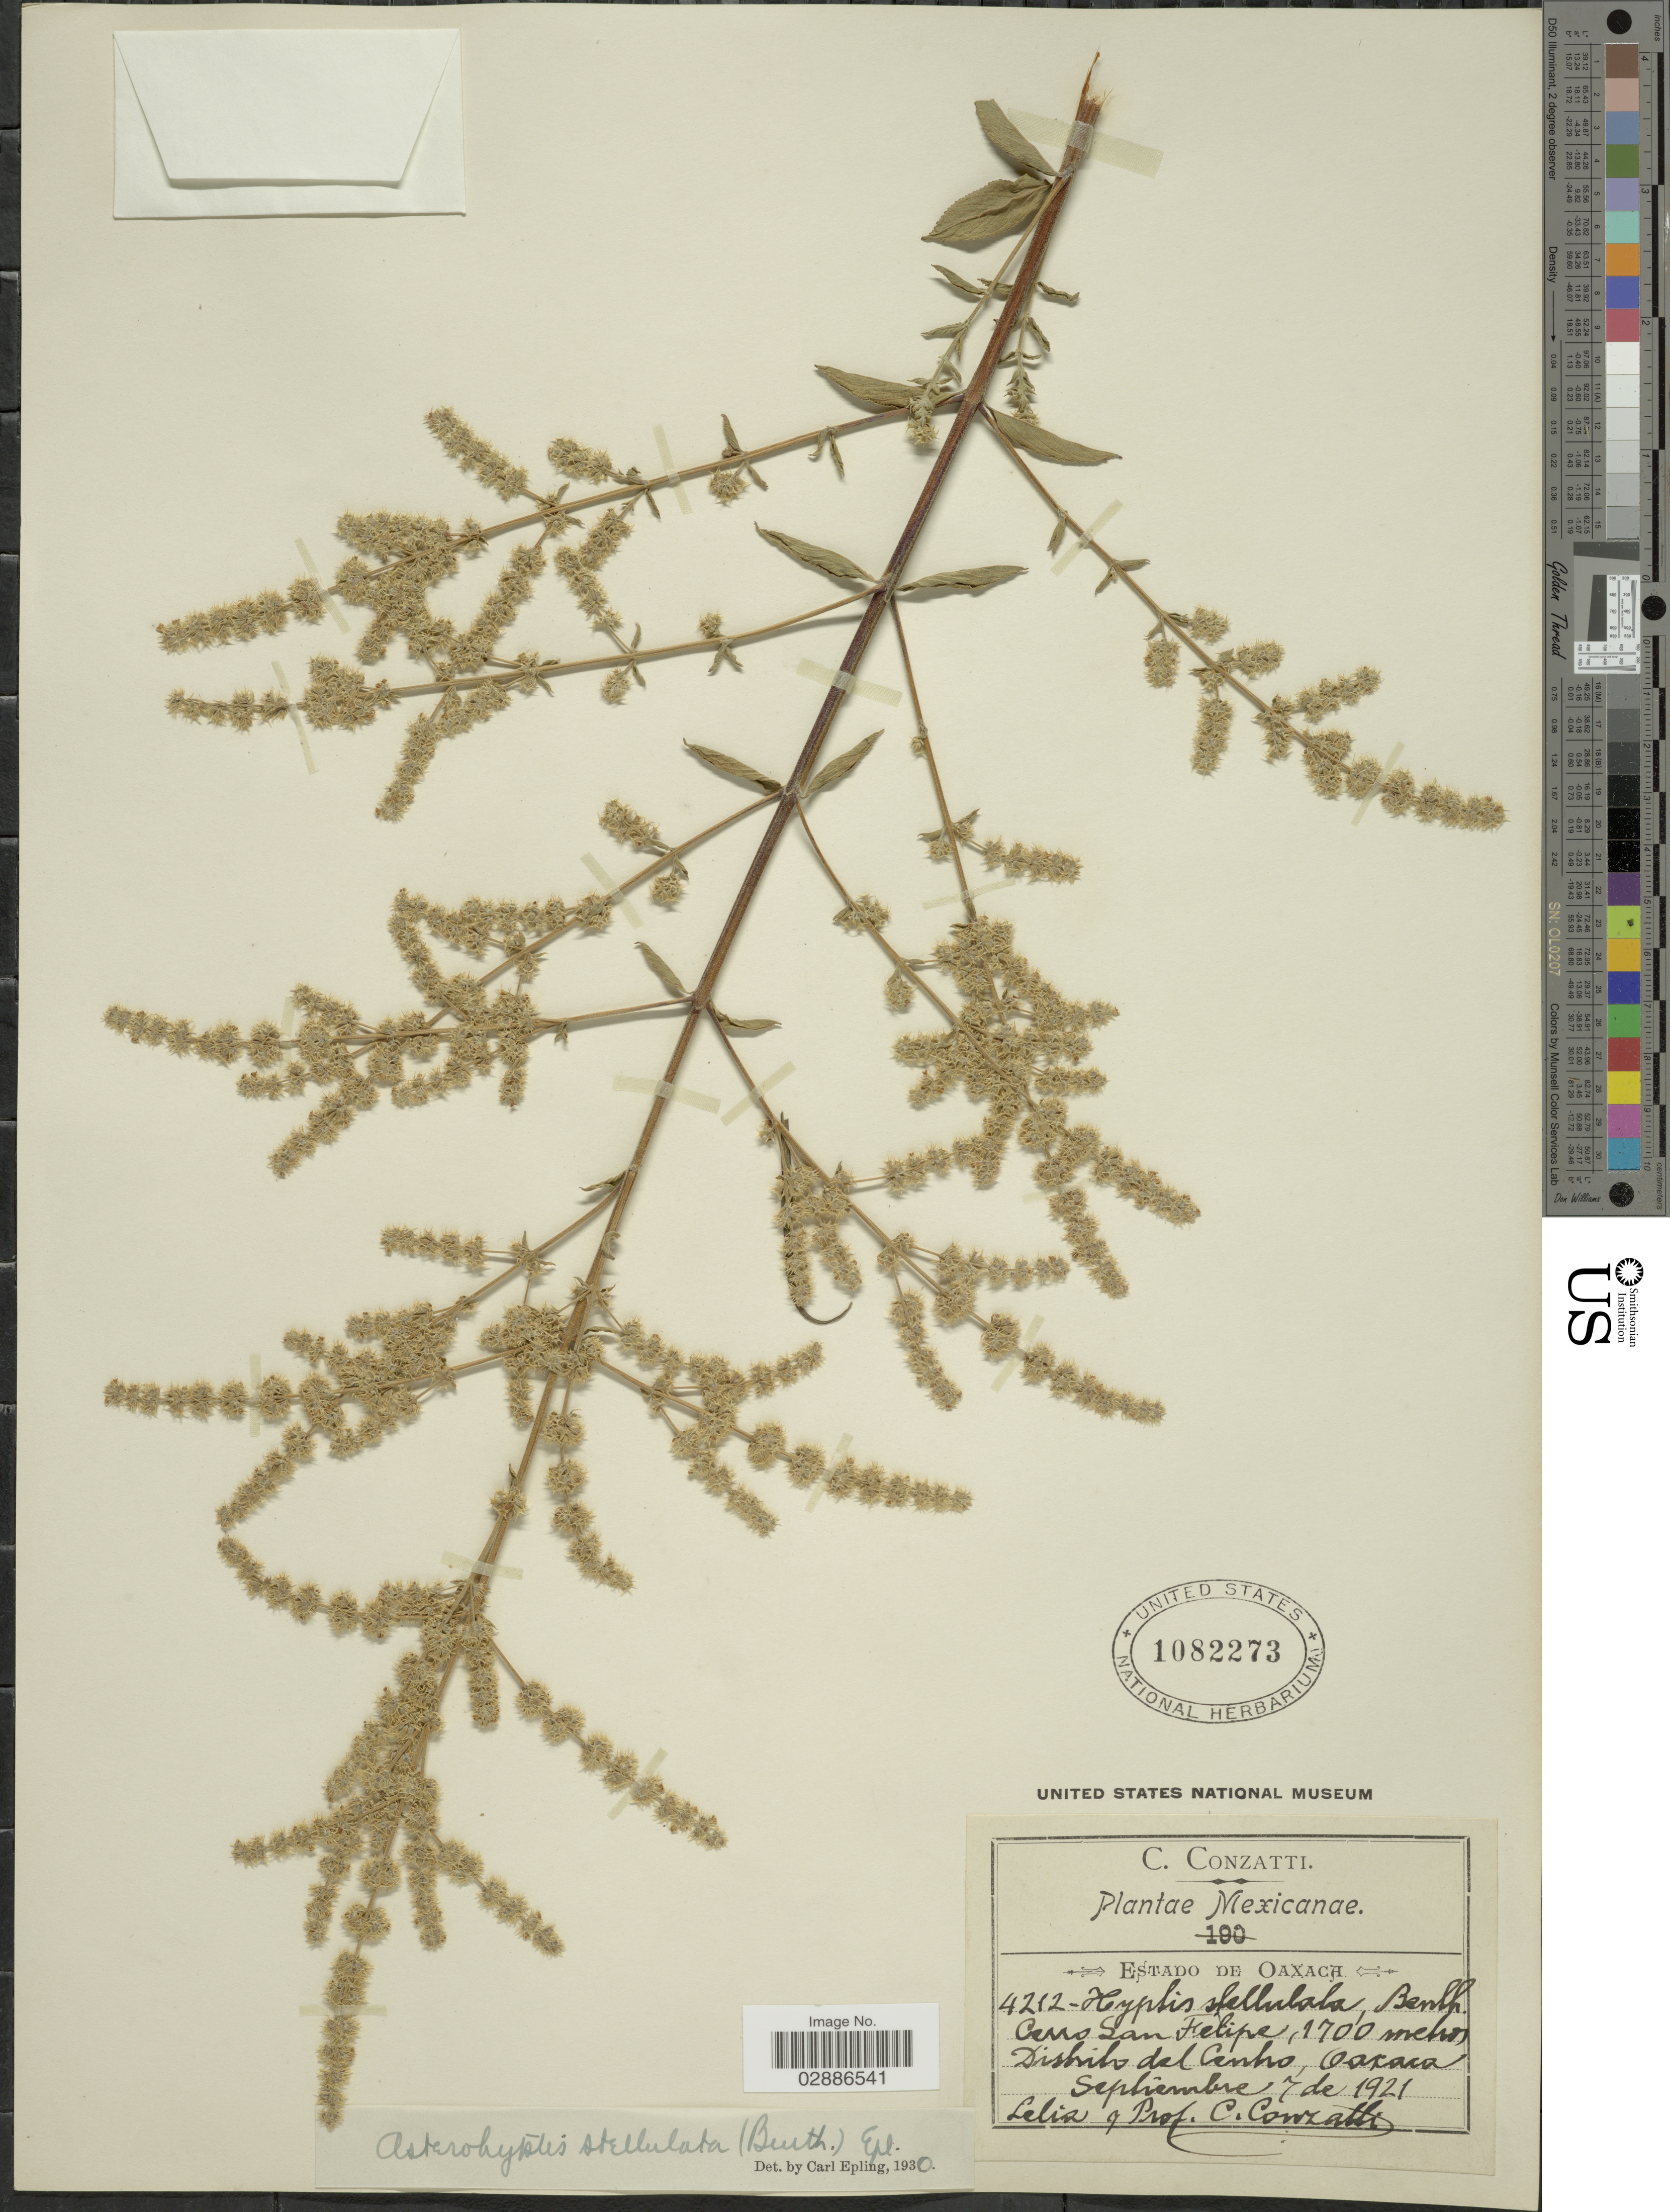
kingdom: Plantae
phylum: Tracheophyta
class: Magnoliopsida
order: Lamiales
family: Lamiaceae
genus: Asterohyptis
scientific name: Asterohyptis stellulata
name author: (Benth.) Epling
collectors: C. Conzatti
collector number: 4212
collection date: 1921-09-07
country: Mexico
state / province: Oaxaca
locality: Cerro San Felipe, Distrito del Cenho, Oaxaca.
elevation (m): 1700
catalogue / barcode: US 1082273